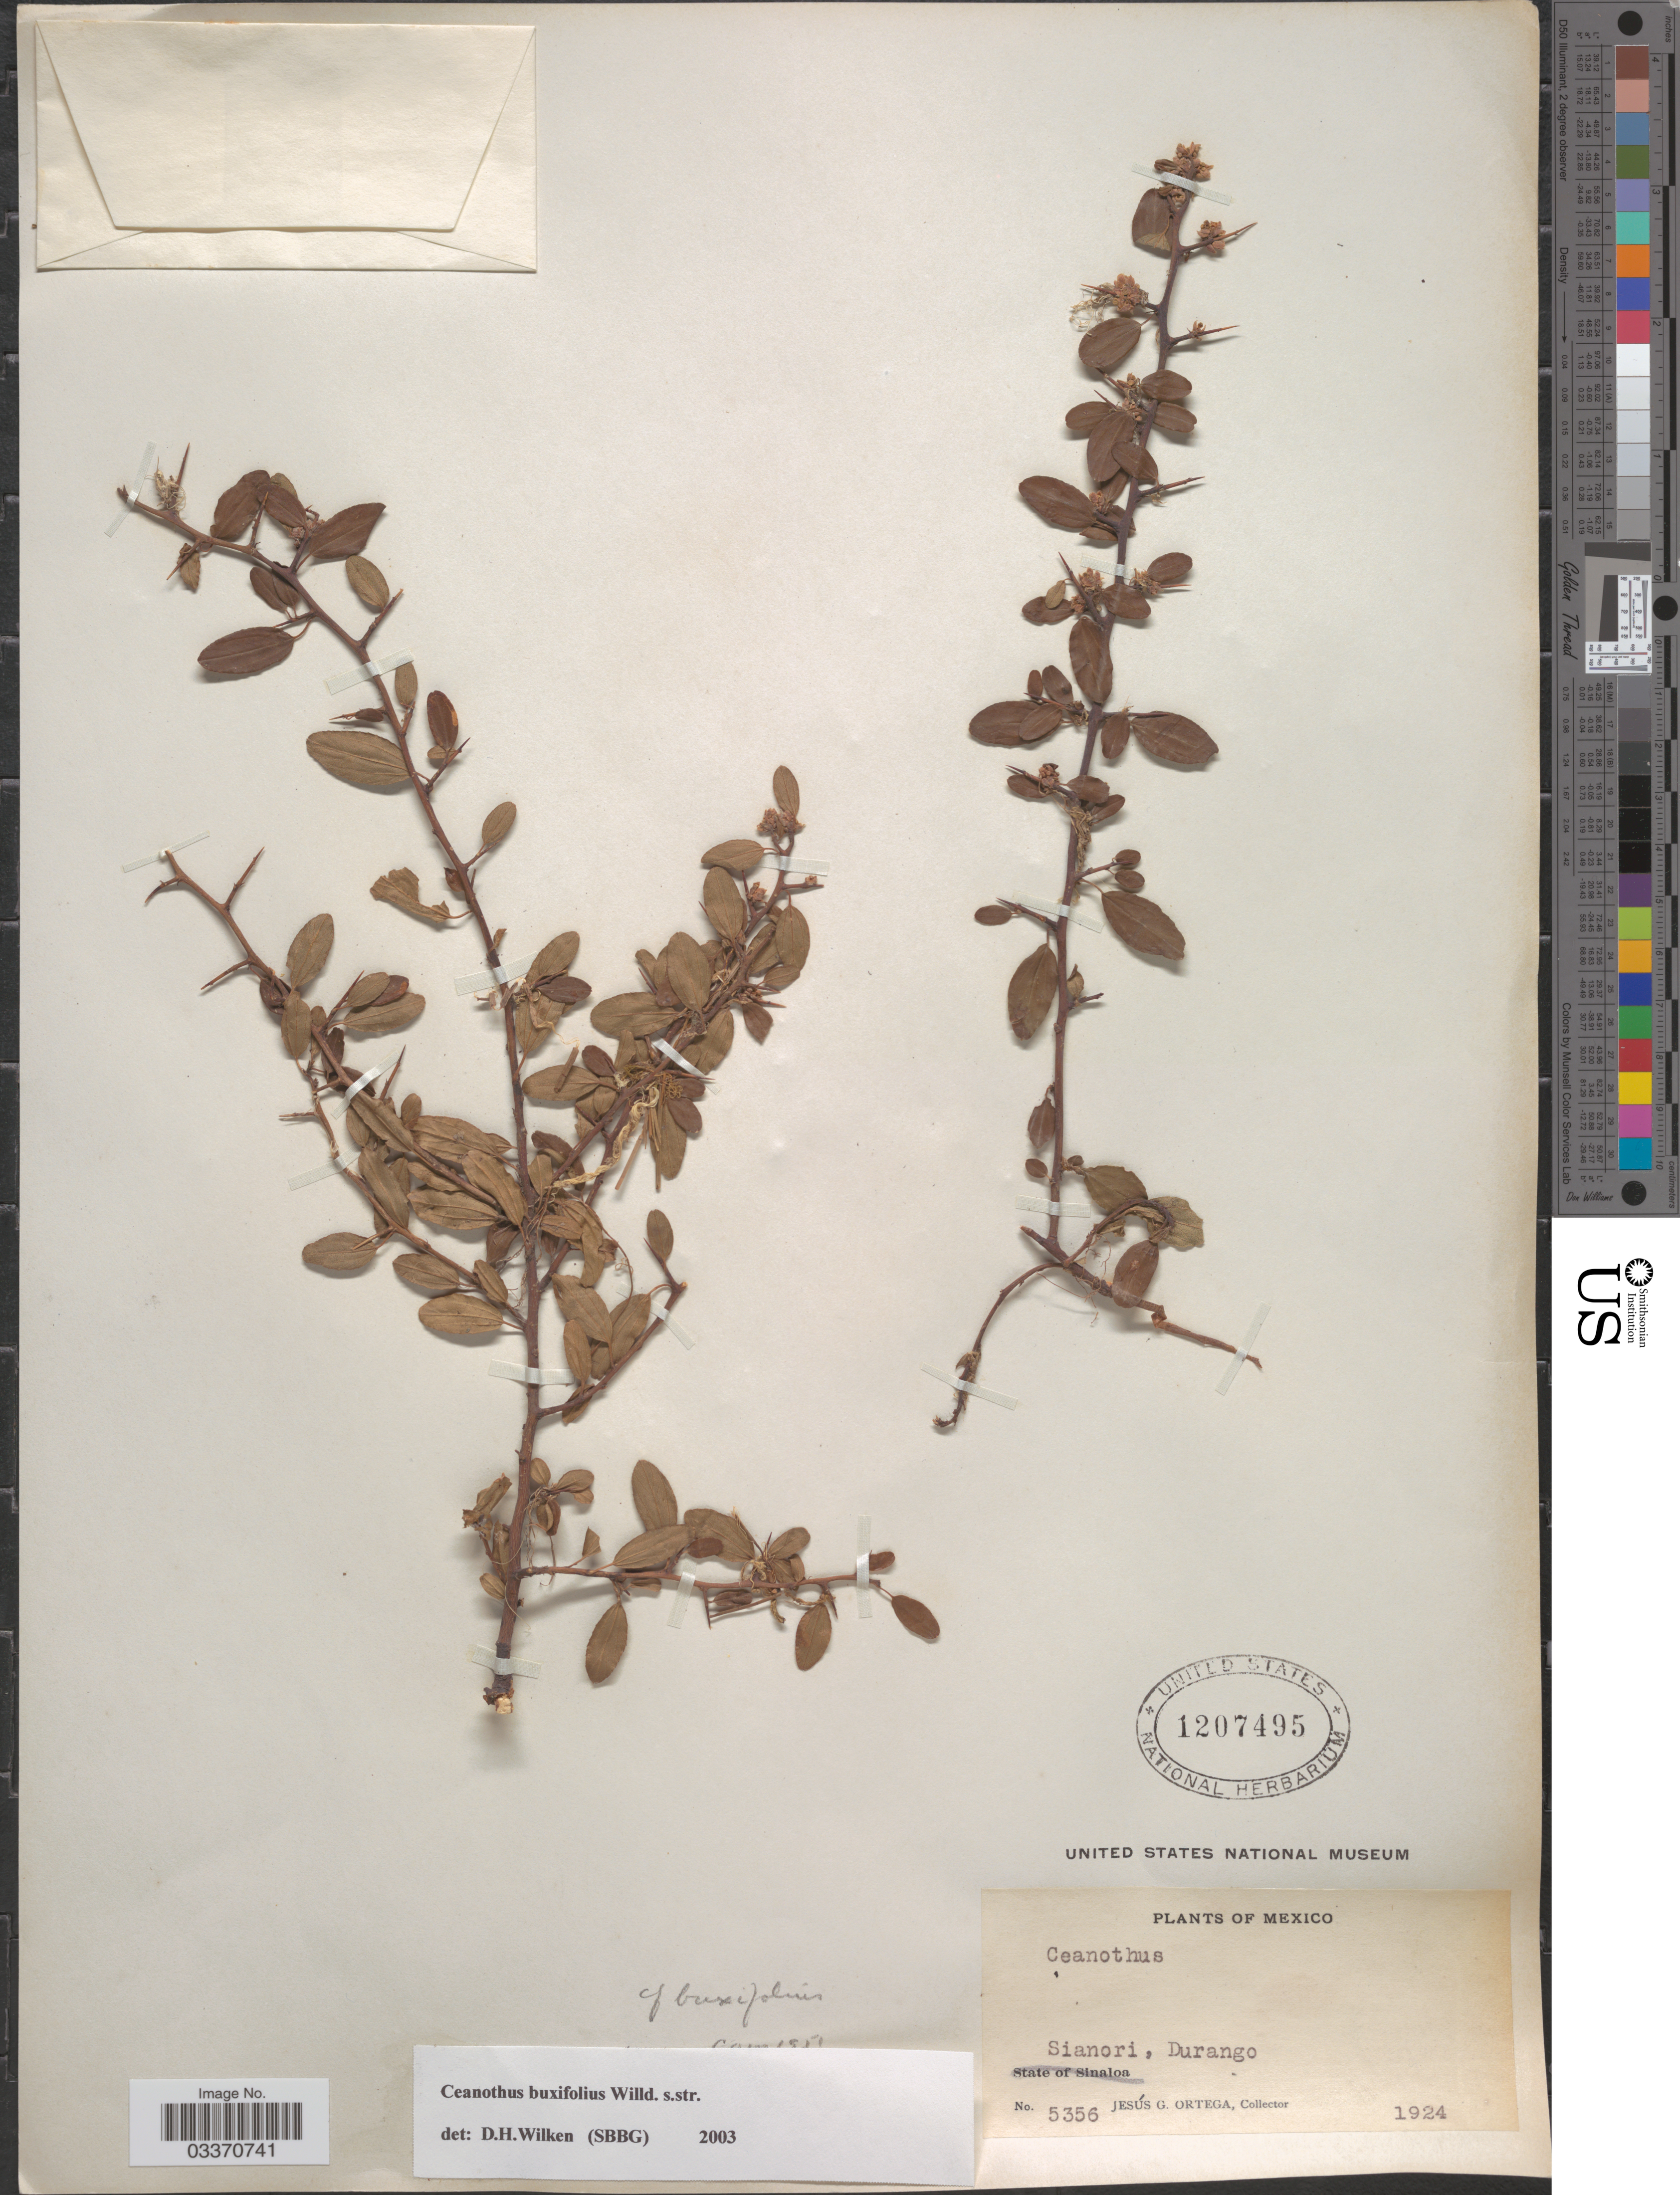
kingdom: Plantae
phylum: Tracheophyta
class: Magnoliopsida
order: Rosales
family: Rhamnaceae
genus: Ceanothus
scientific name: Ceanothus buxifolius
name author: Willd. ex Roem. & Schult.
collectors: J. Ortega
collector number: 5356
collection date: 1924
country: Mexico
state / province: Durango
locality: Sianori.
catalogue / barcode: US 1207495